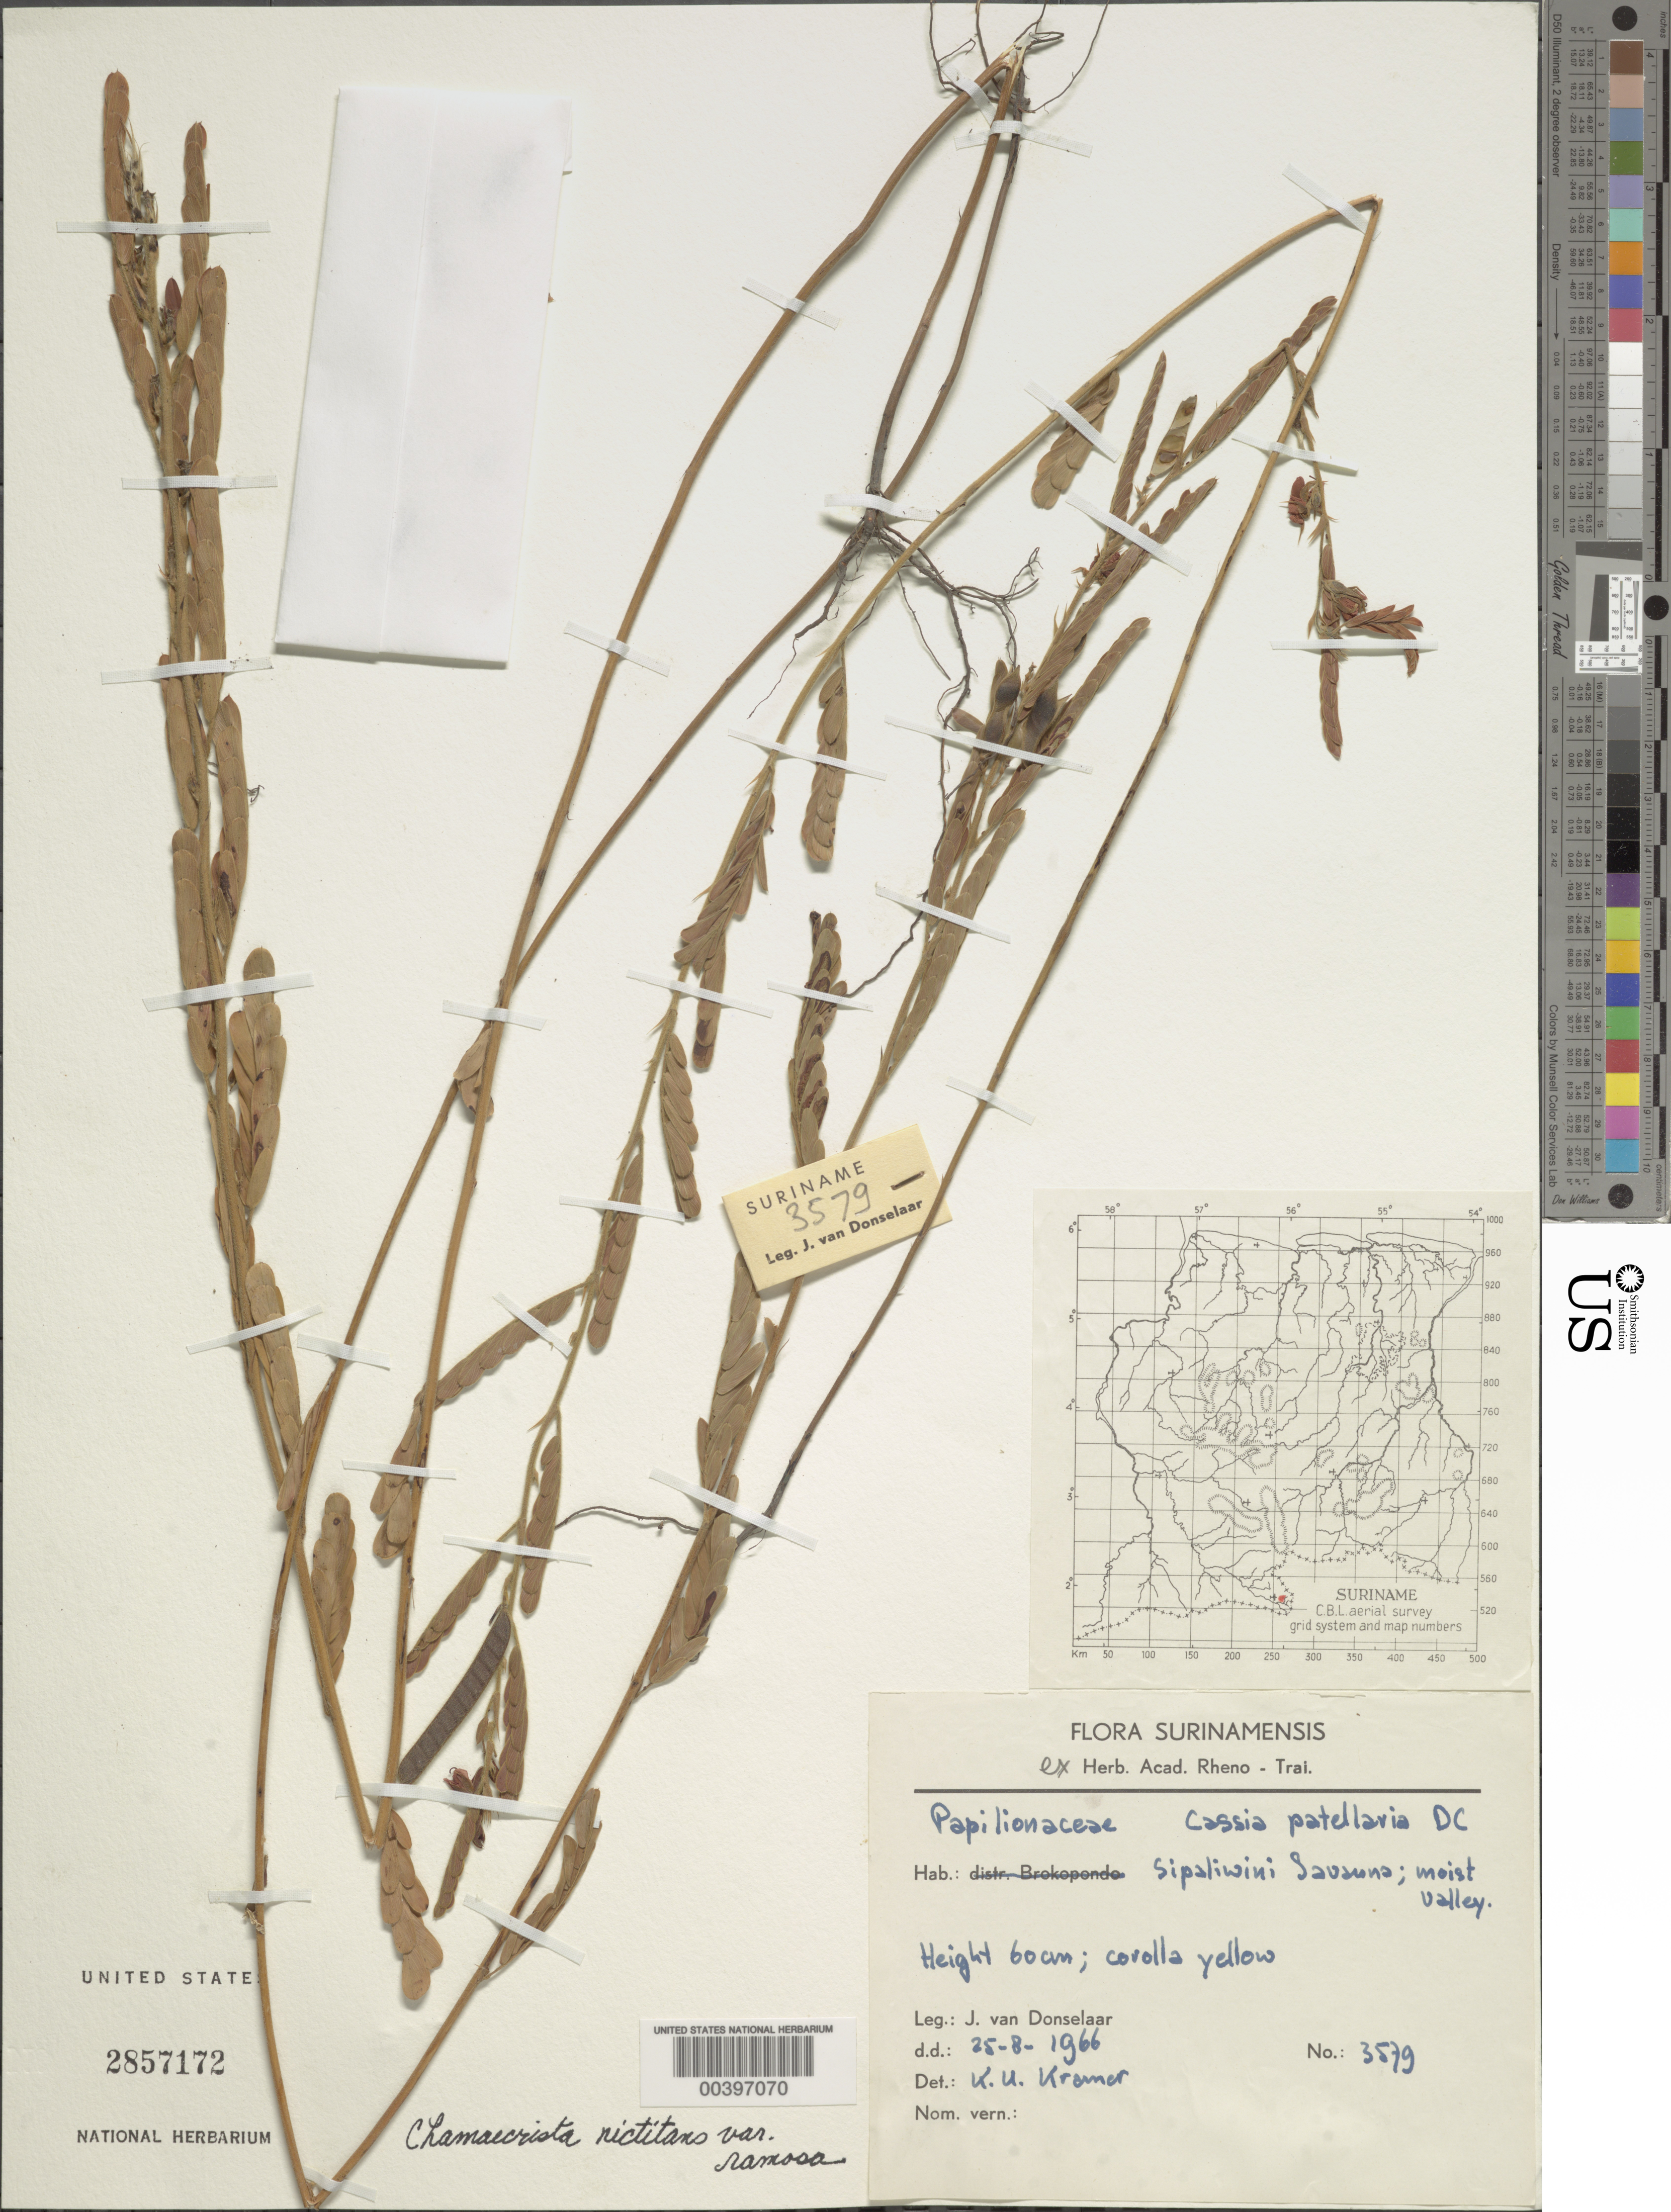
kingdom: Plantae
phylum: Tracheophyta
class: Magnoliopsida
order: Fabales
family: Fabaceae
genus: Chamaecrista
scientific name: Chamaecrista nictitans var. ramosa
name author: (Vogel) H.S. Irwin & Barneby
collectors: J. Donselaar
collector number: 3579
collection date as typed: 25 Aug 1966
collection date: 1966-08-25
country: Suriname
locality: Sipaliwini savanna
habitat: Moist valley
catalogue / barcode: US 2857172